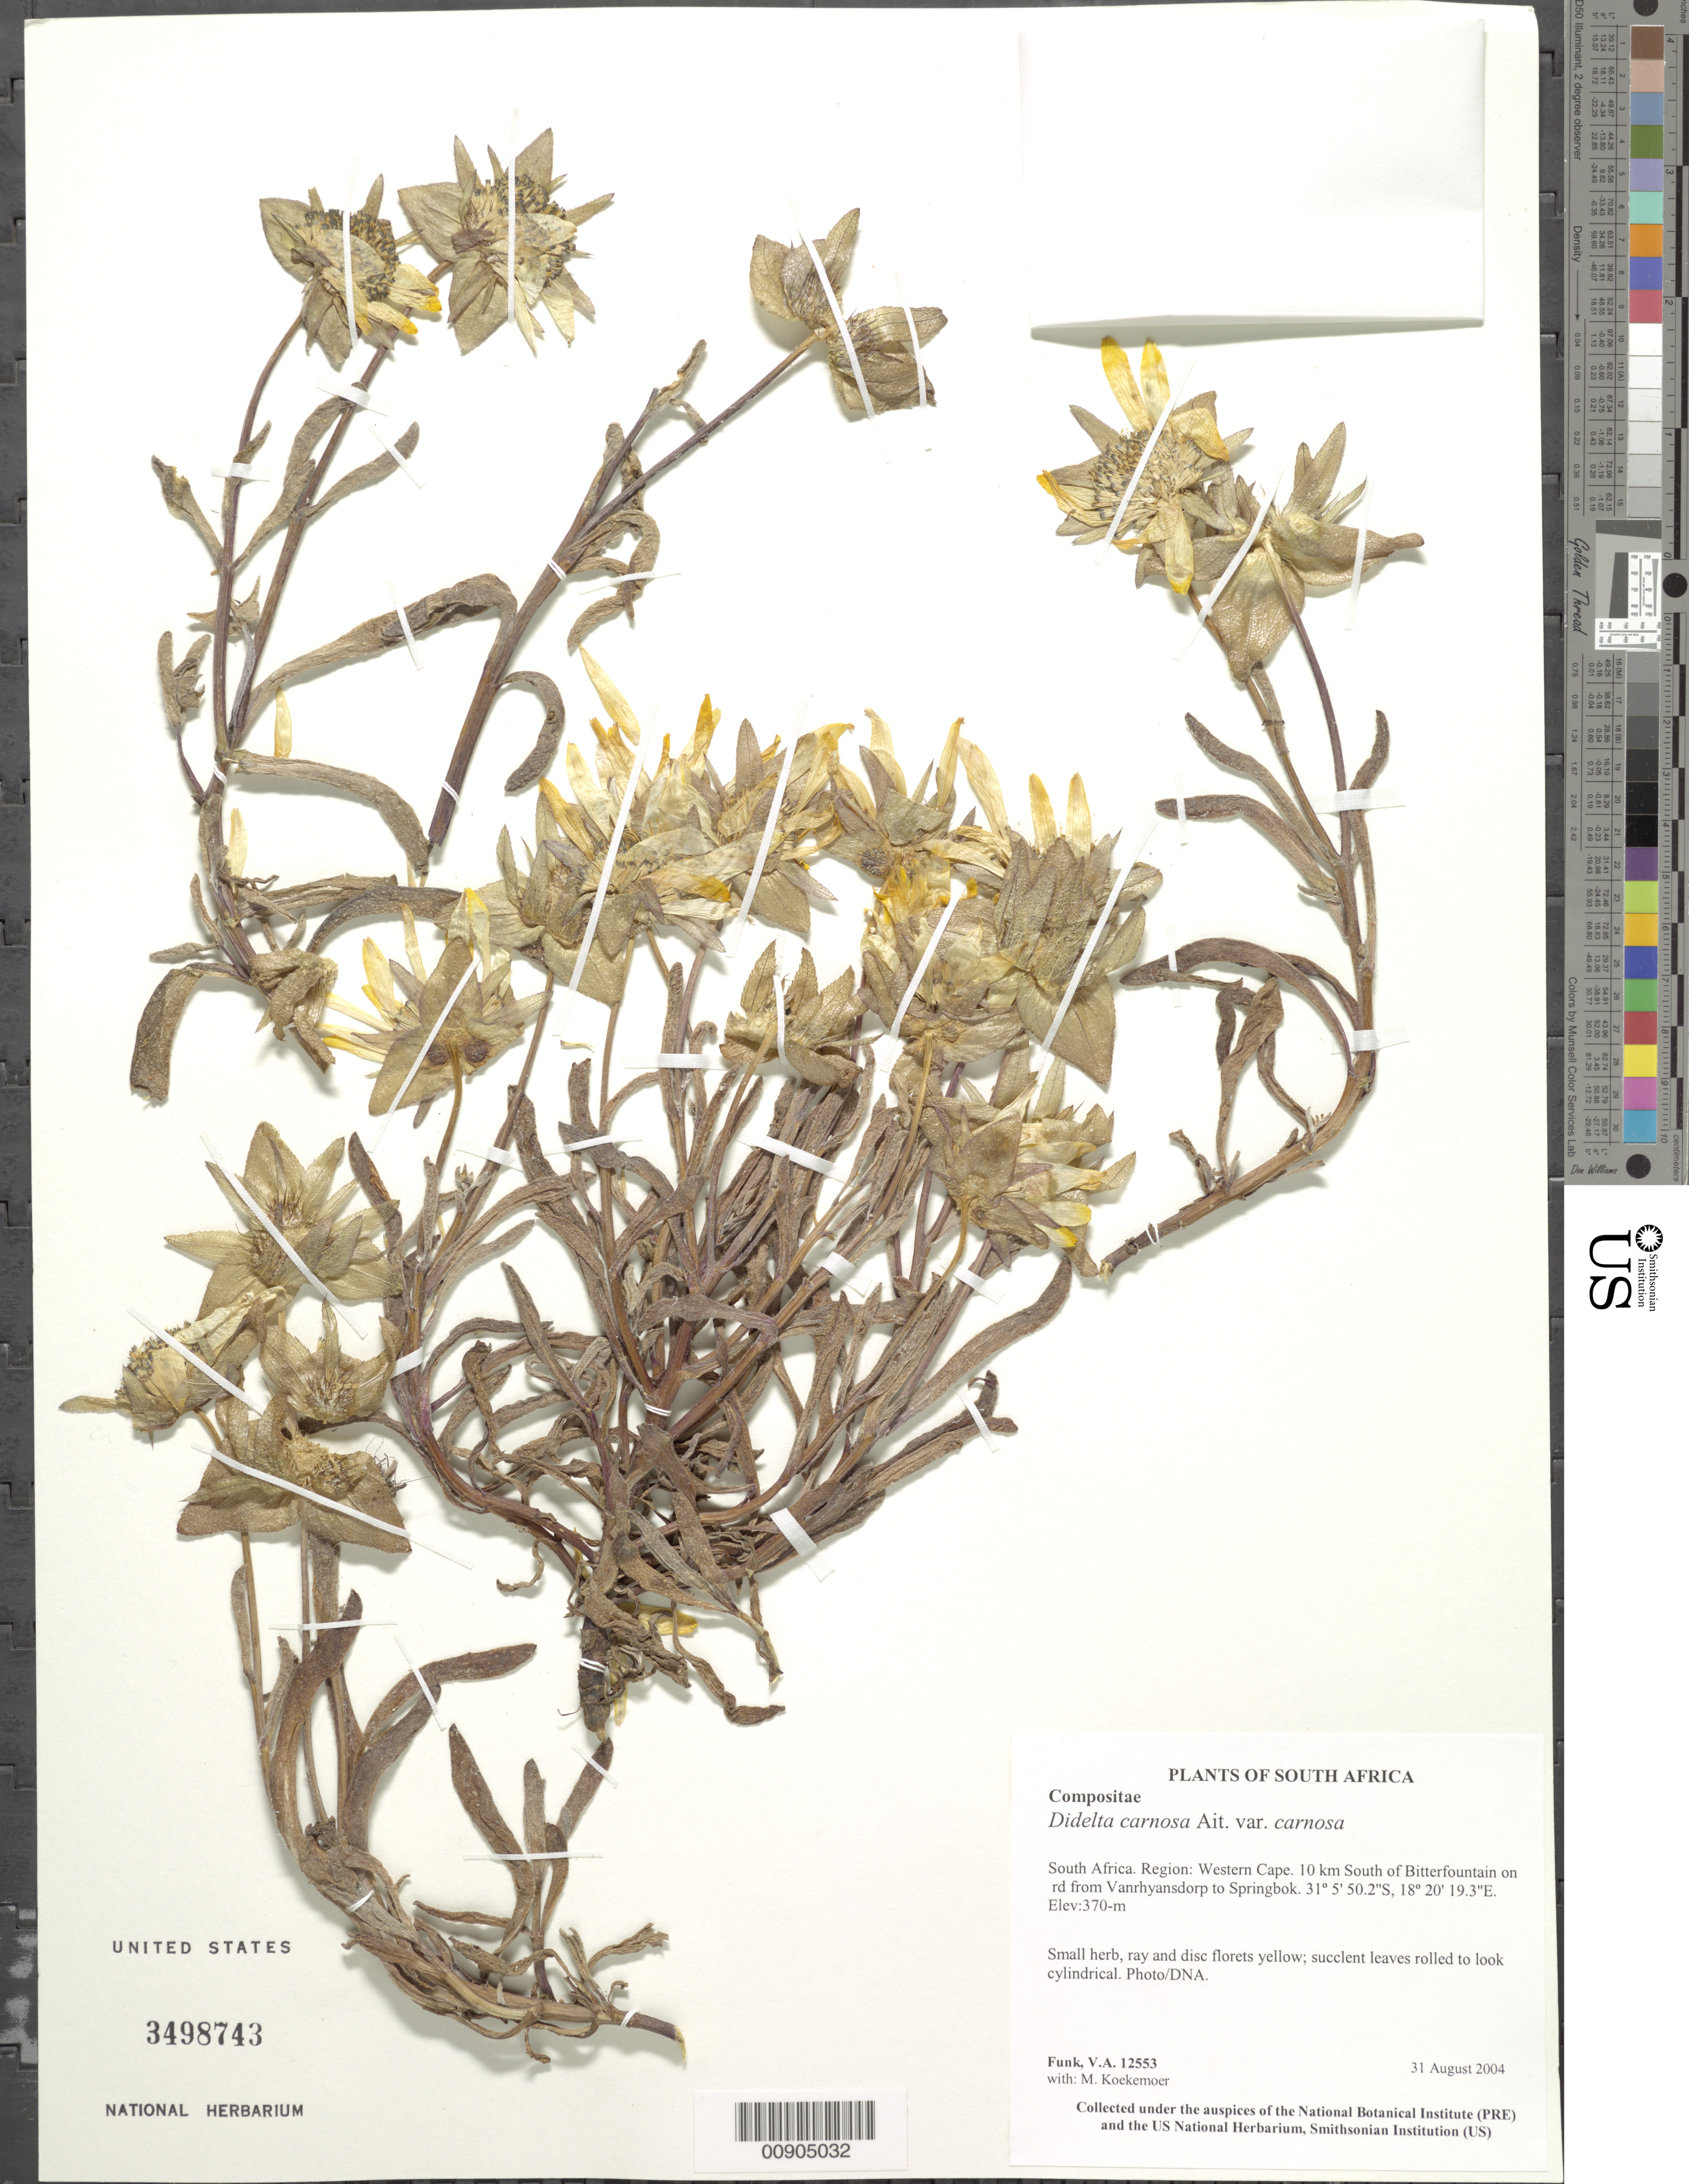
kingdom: Plantae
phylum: Tracheophyta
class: Magnoliopsida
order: Asterales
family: Asteraceae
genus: Didelta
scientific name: Didelta carnosa var. carnosa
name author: (L. f.) Aiton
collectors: V. Funk & M. Koekemoer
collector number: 12553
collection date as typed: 31 August 2004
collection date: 2004-08-31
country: South Africa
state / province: Northern Cape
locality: Western Cape, 10 km S of Bitterfountain on road from Vanrhyansdorp to Springbok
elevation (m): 370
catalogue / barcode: US 3498743